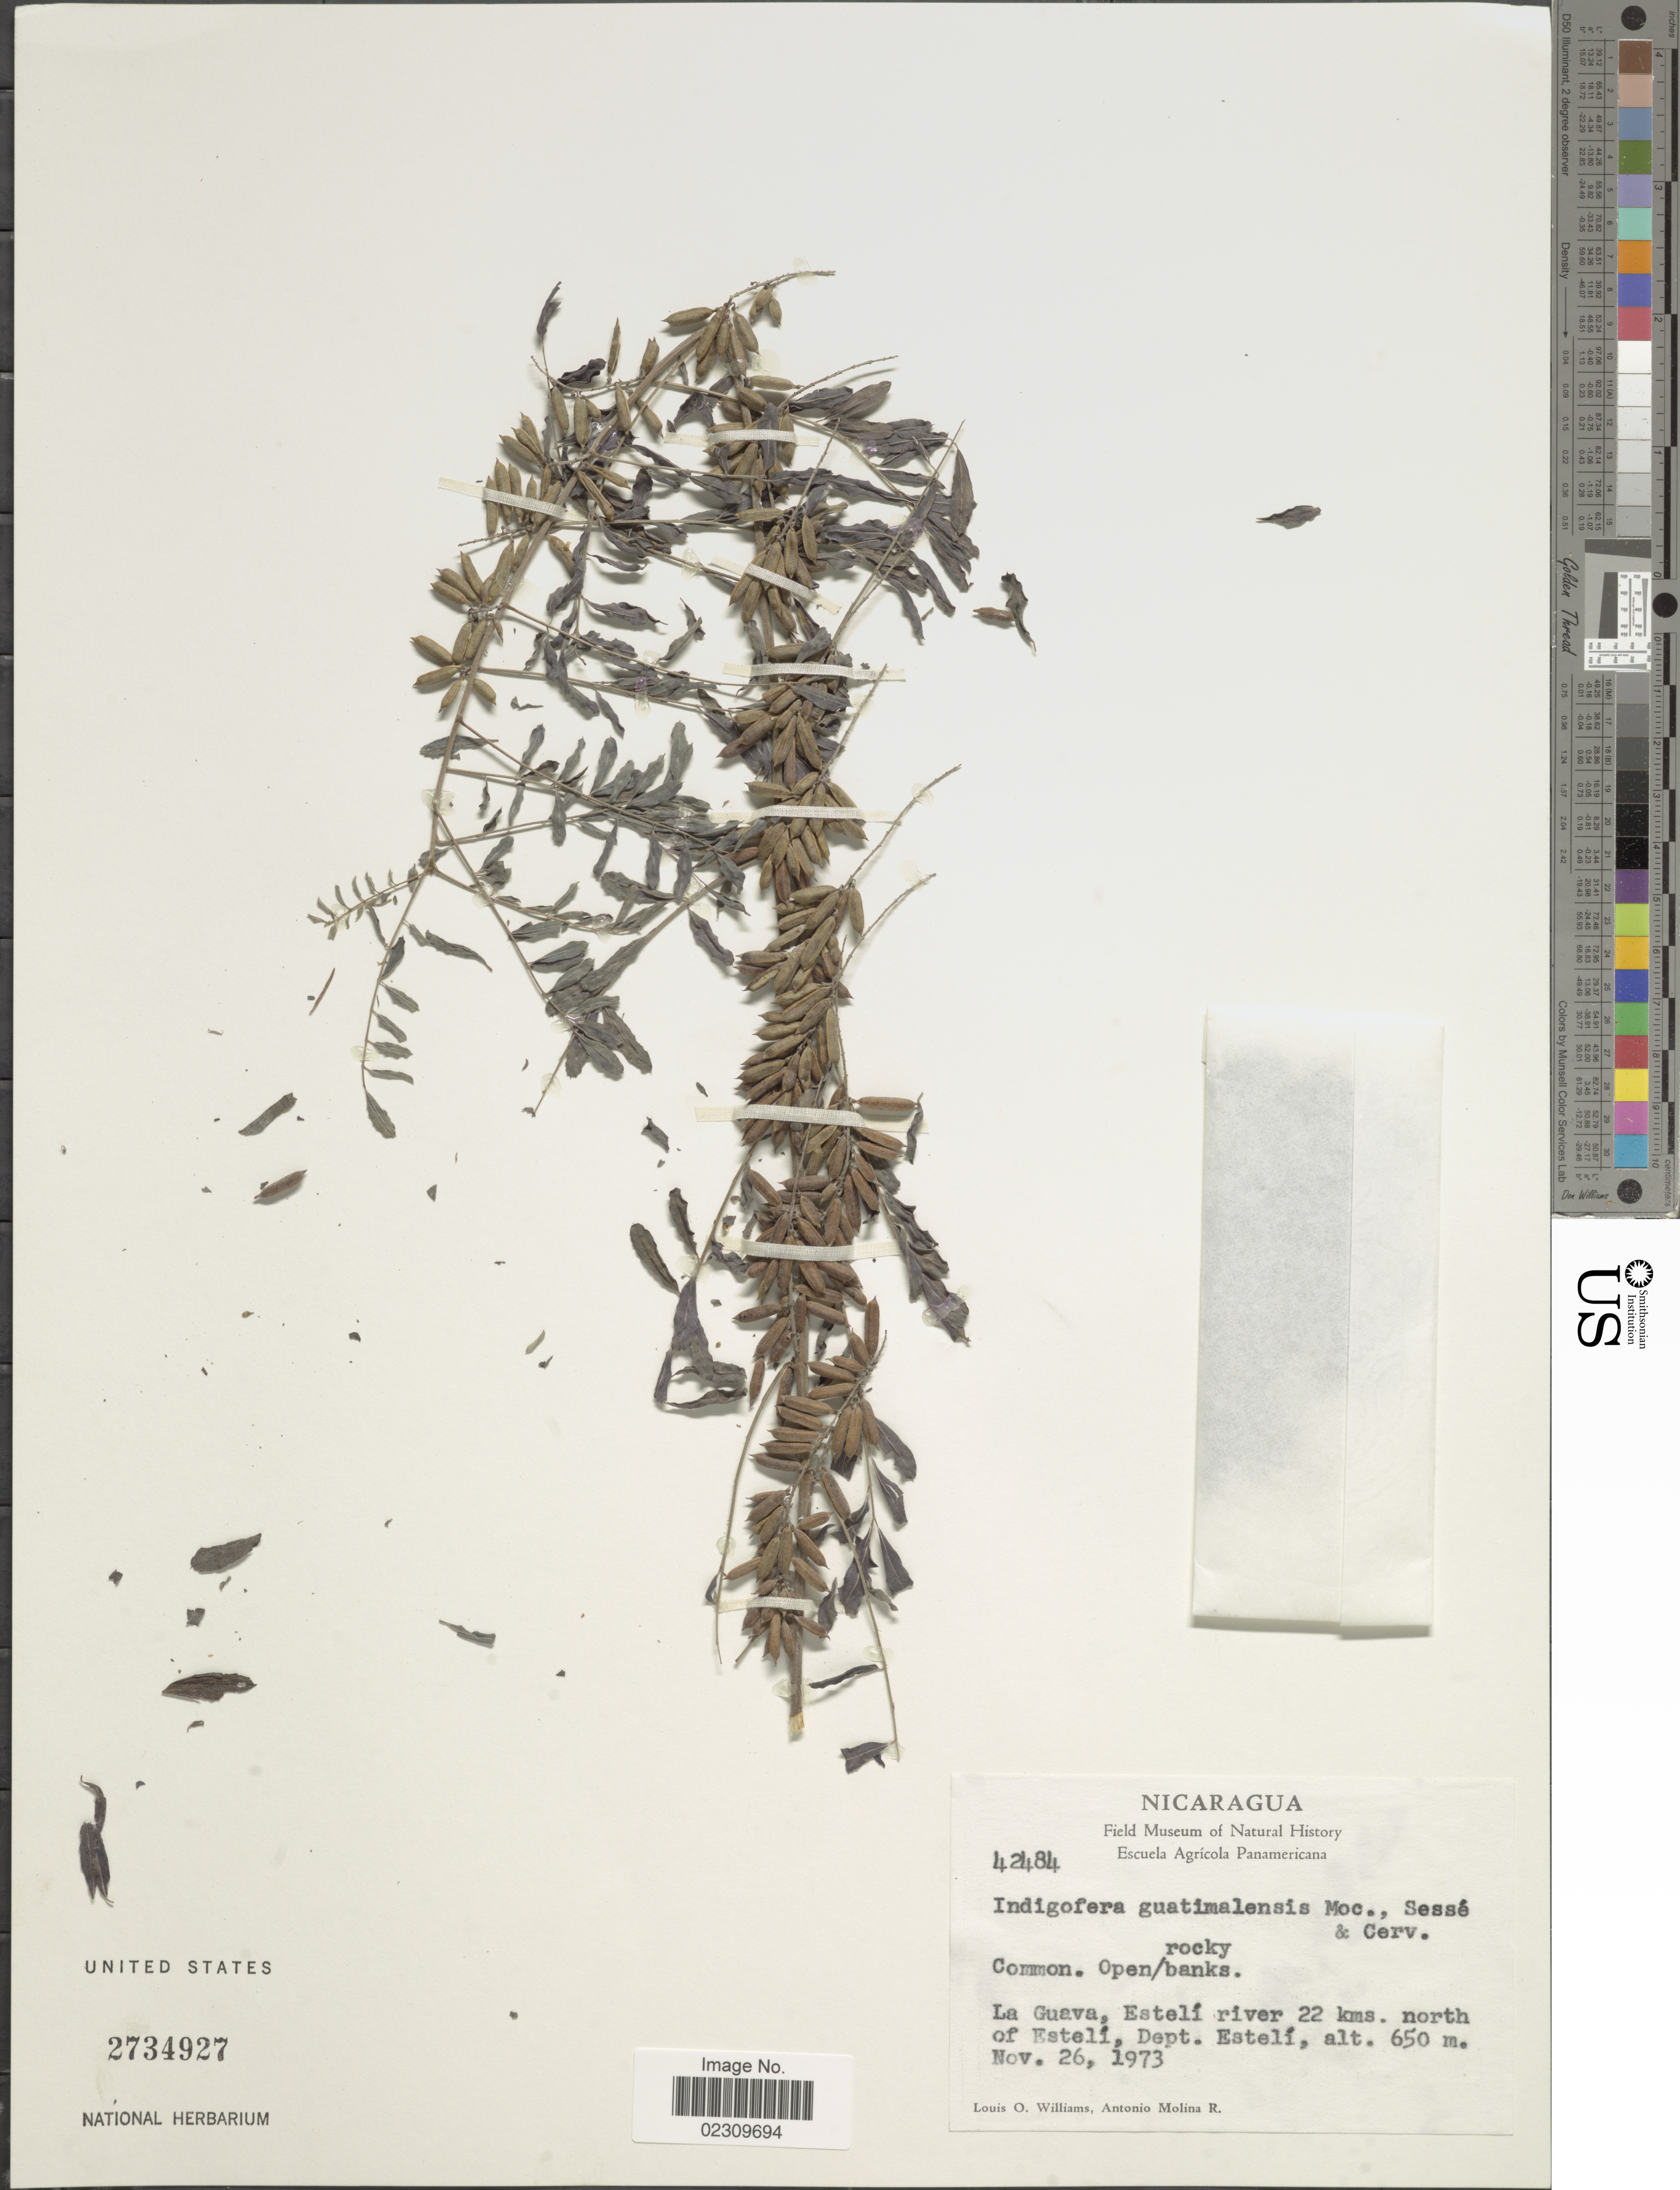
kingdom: Plantae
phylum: Tracheophyta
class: Magnoliopsida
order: Fabales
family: Fabaceae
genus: Indigofera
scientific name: Indigofera guatemalensis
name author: Moc. et al. ex Backer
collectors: L. O. Williams & A. Molina R.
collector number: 42484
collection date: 1973-11-26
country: Nicaragua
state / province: Esteli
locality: La Guava, Estelí river 22 kms. north of Estelí, Dept. Estelí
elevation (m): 650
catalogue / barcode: US 2734927